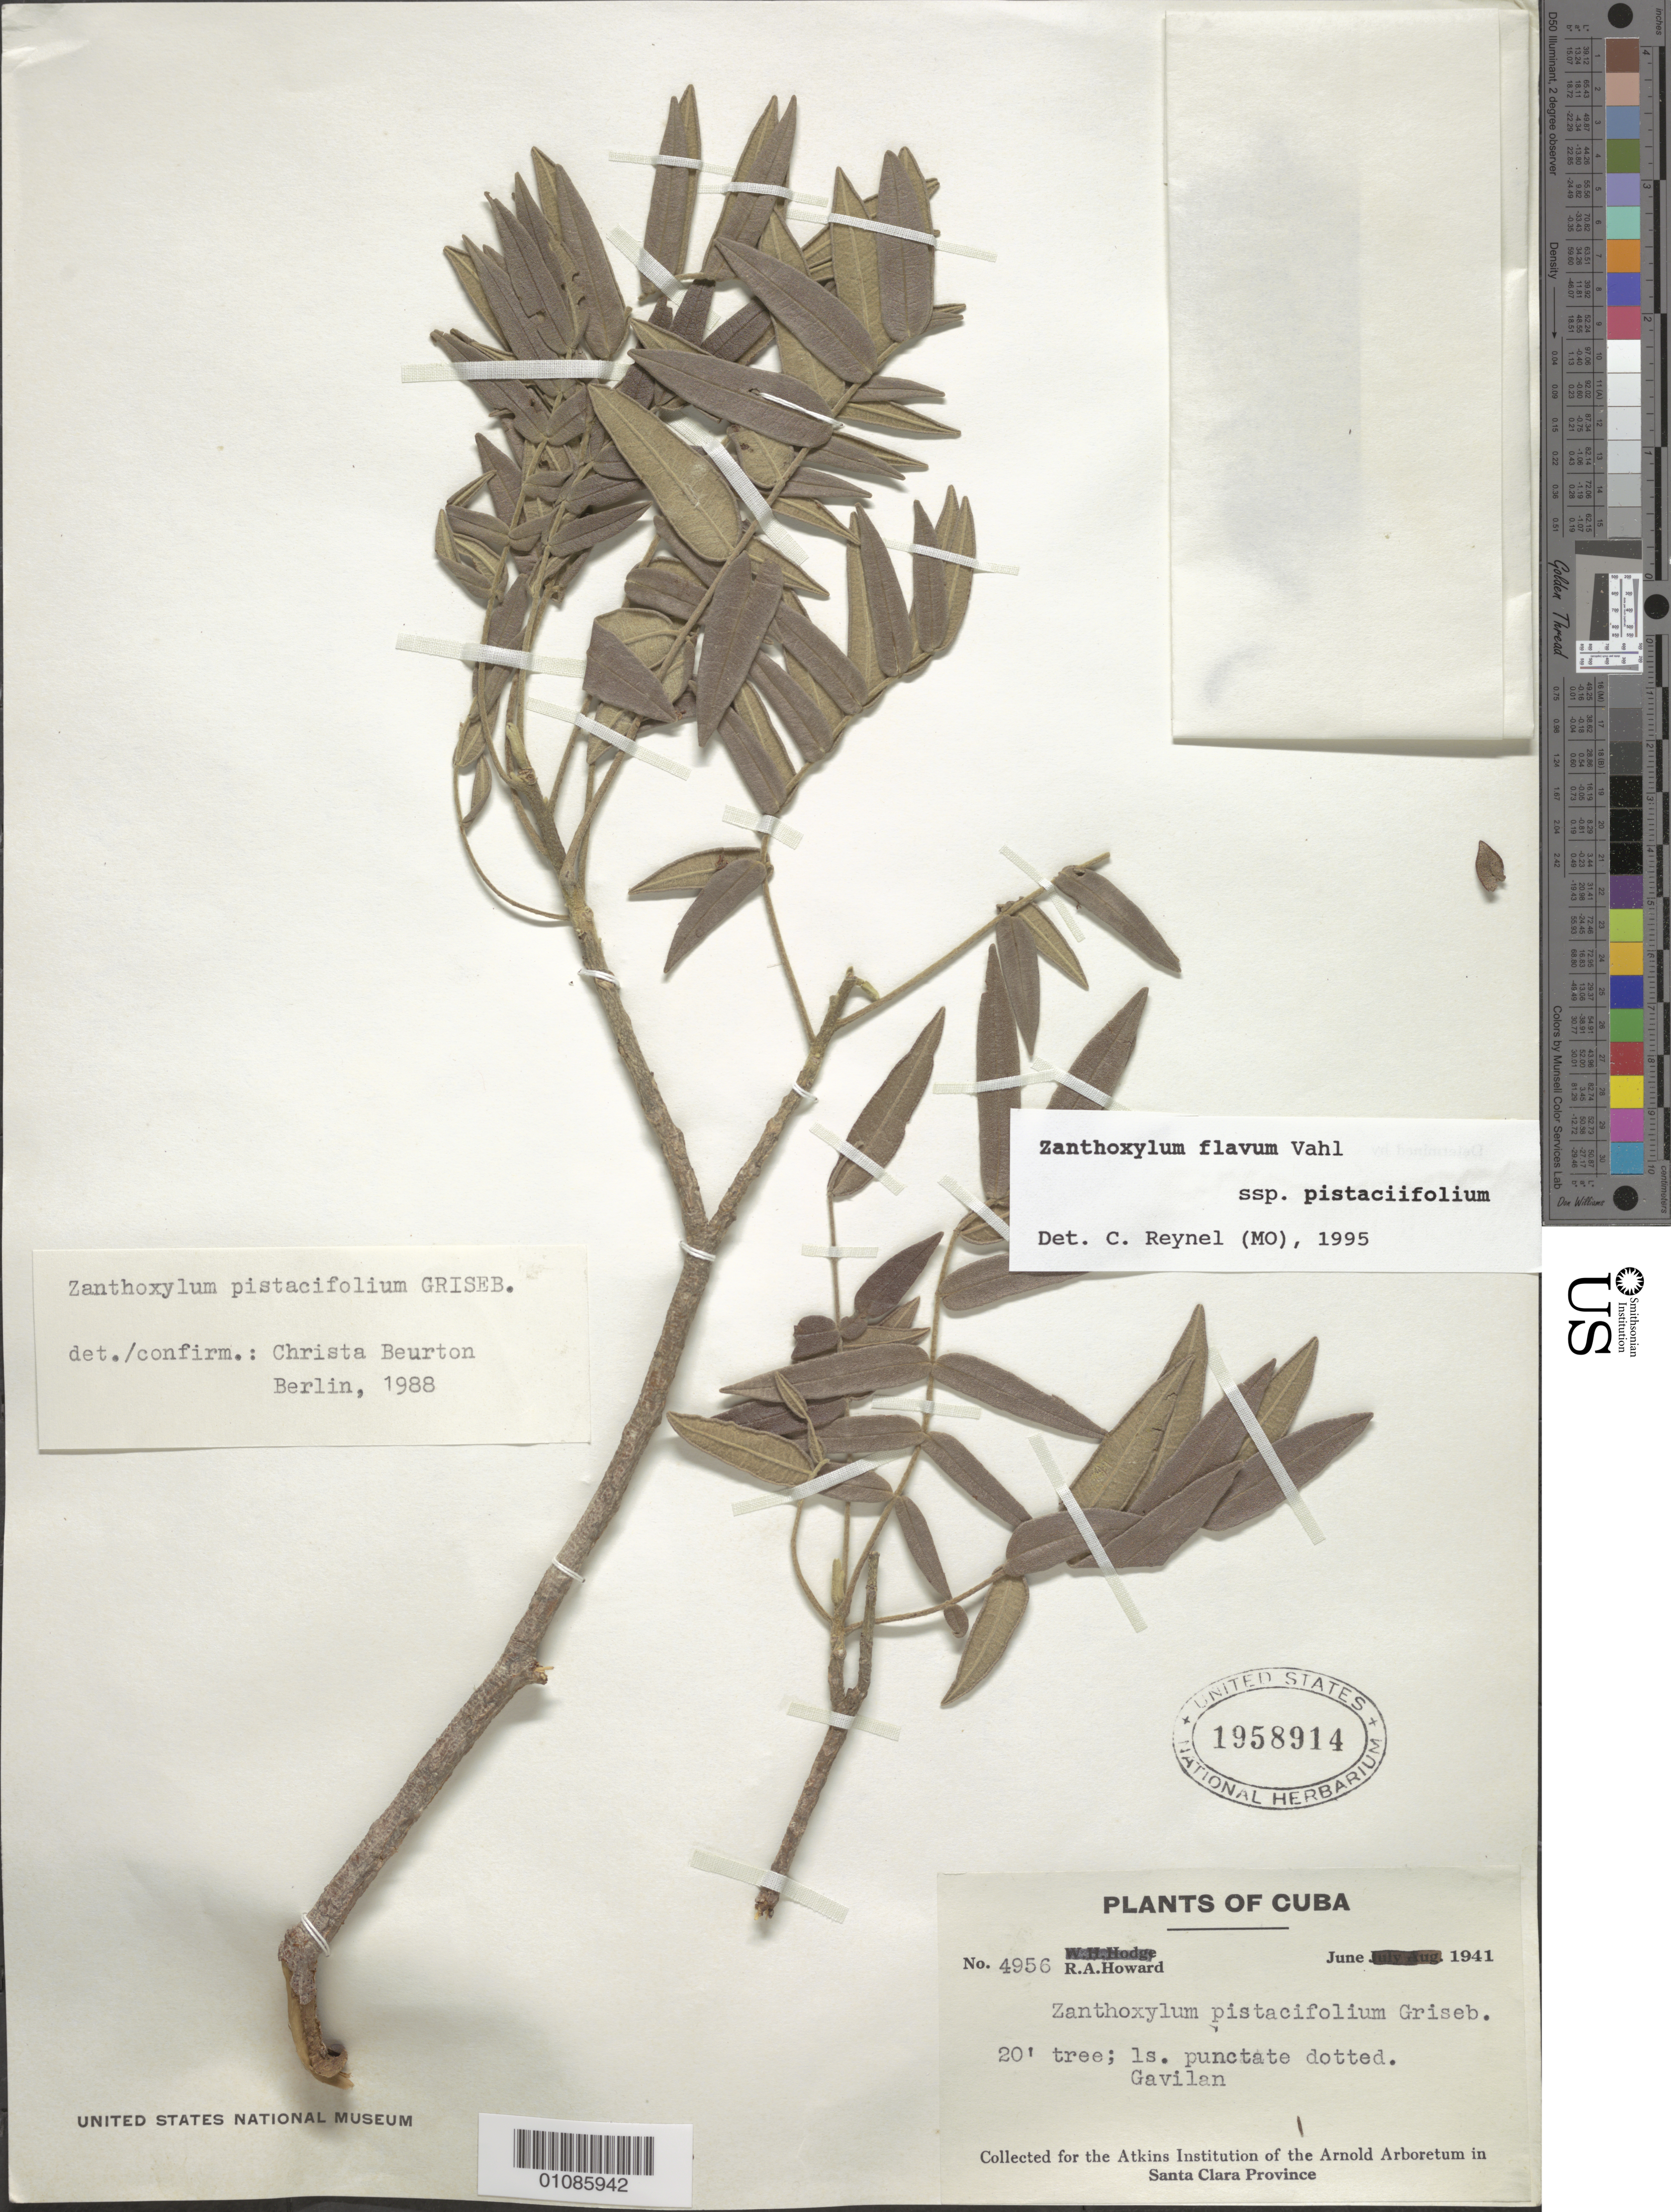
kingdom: Plantae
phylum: Tracheophyta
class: Magnoliopsida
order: Sapindales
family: Rutaceae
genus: Zanthoxylum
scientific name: Zanthoxylum pistaciifolium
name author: Griseb.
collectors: R. A. Howard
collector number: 4956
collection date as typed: Jun 1941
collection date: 1941-06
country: Cuba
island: Cuba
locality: Gavilan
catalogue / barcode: US 1958914